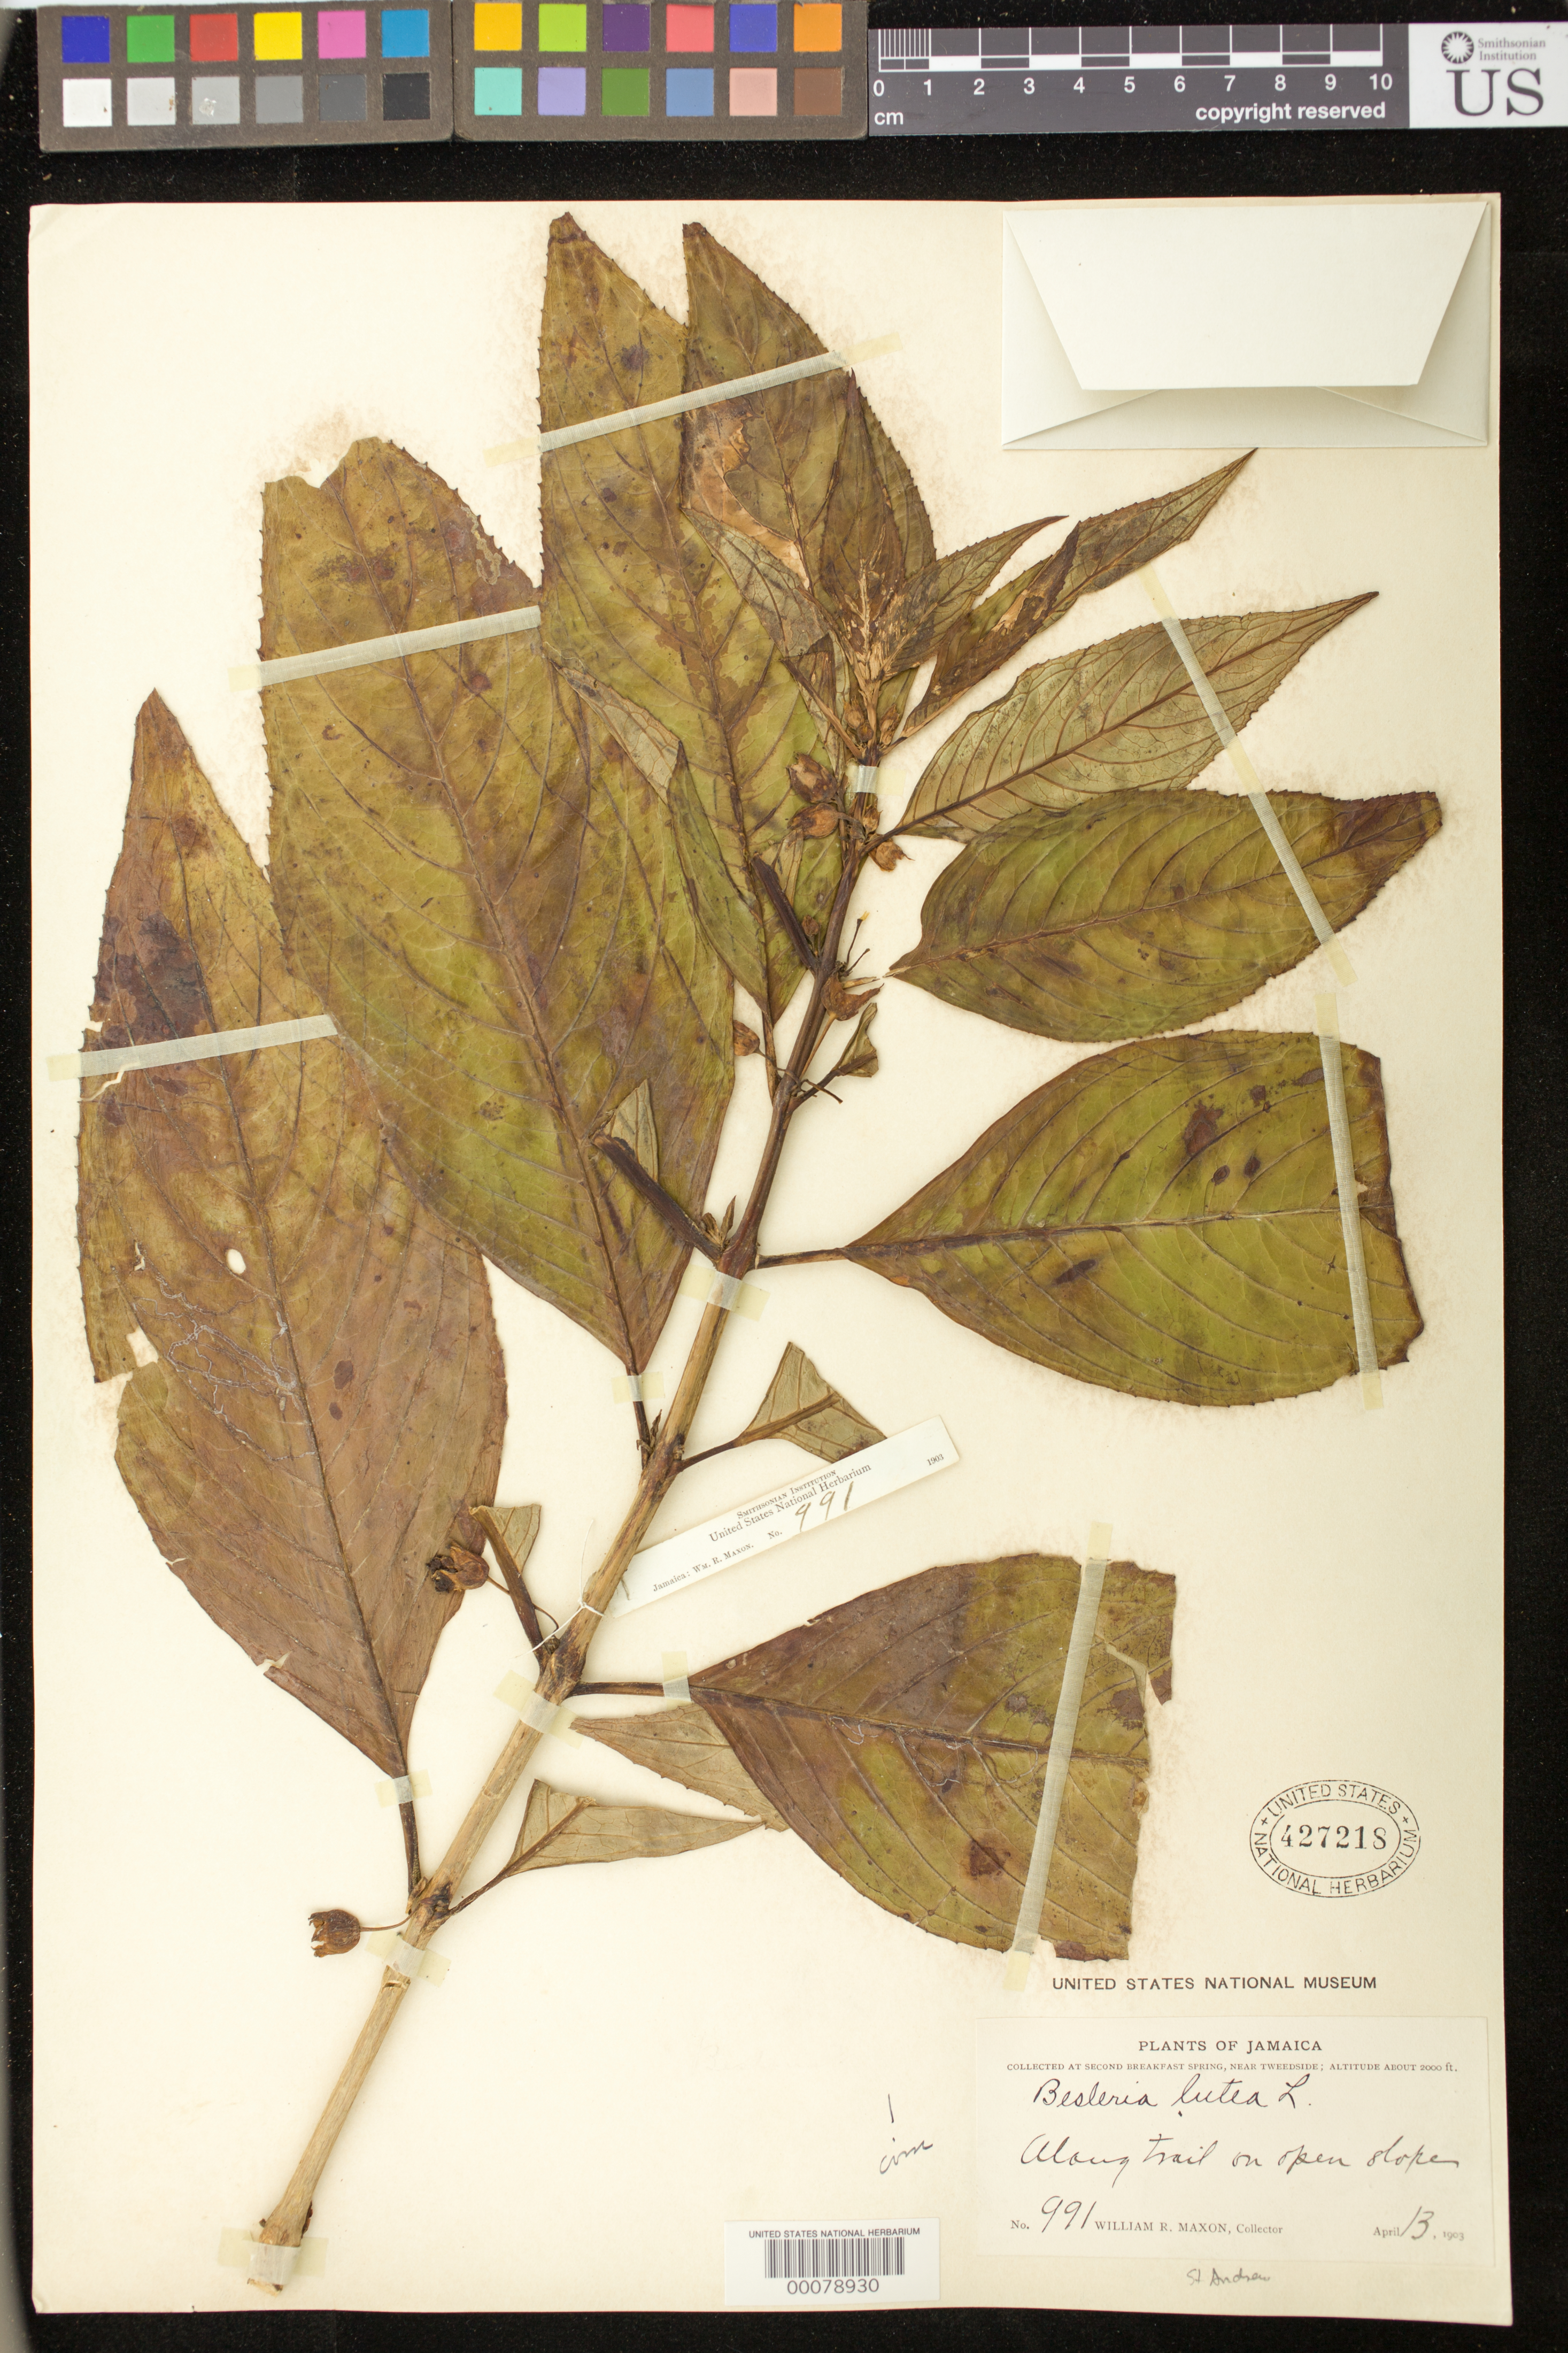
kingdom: Plantae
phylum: Tracheophyta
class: Magnoliopsida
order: Lamiales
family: Gesneriaceae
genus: Besleria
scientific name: Besleria lutea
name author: L.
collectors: W. R. Maxon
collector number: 991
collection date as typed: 13 Apr 1903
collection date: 1903-04-13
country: Jamaica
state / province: Saint Andrew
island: Jamaica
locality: Collected at second breakfast spring, near Tweedside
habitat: Along trail on open slope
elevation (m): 610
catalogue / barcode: US 427218